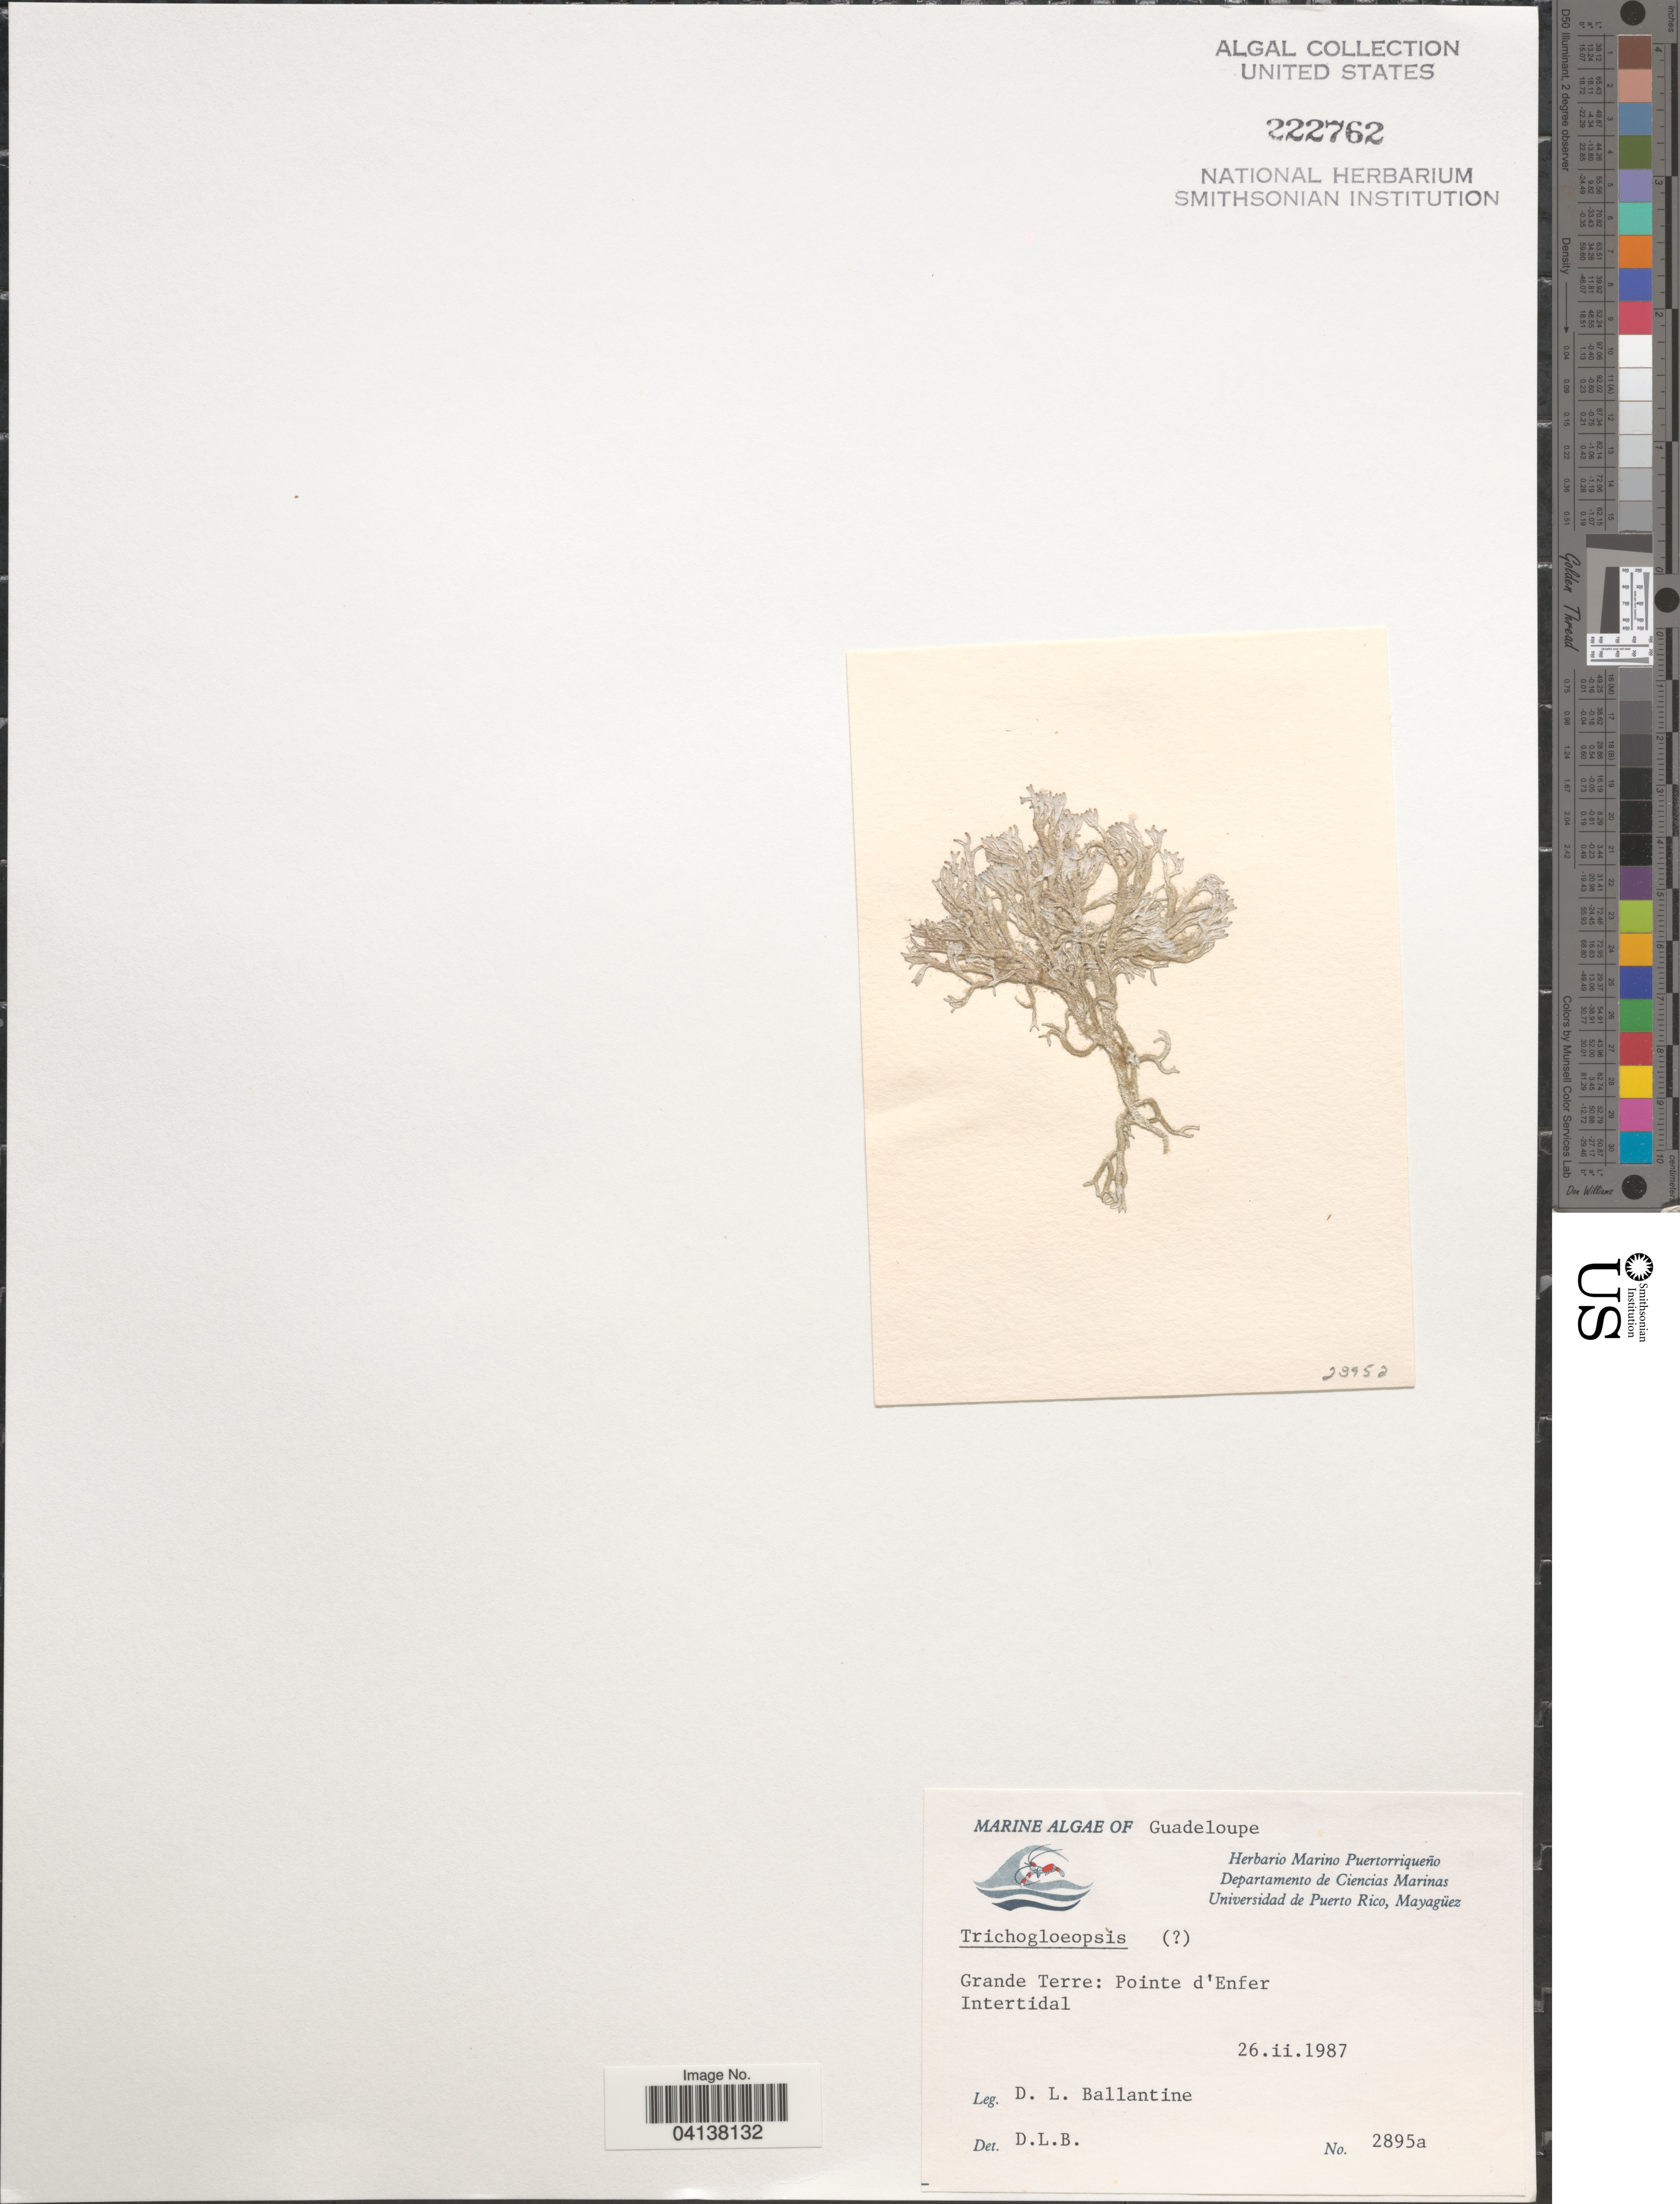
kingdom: Plantae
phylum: Rhodophyta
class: Florideophyceae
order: Nemaliales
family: Liagoraceae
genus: Trichogloeopsis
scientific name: Trichogloeopsis sp.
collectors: D.L. Ballantine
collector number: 2895a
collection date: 1987-02-26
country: Guadeloupe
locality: Grande Terre: Pointe d'Enfer.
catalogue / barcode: US 222762